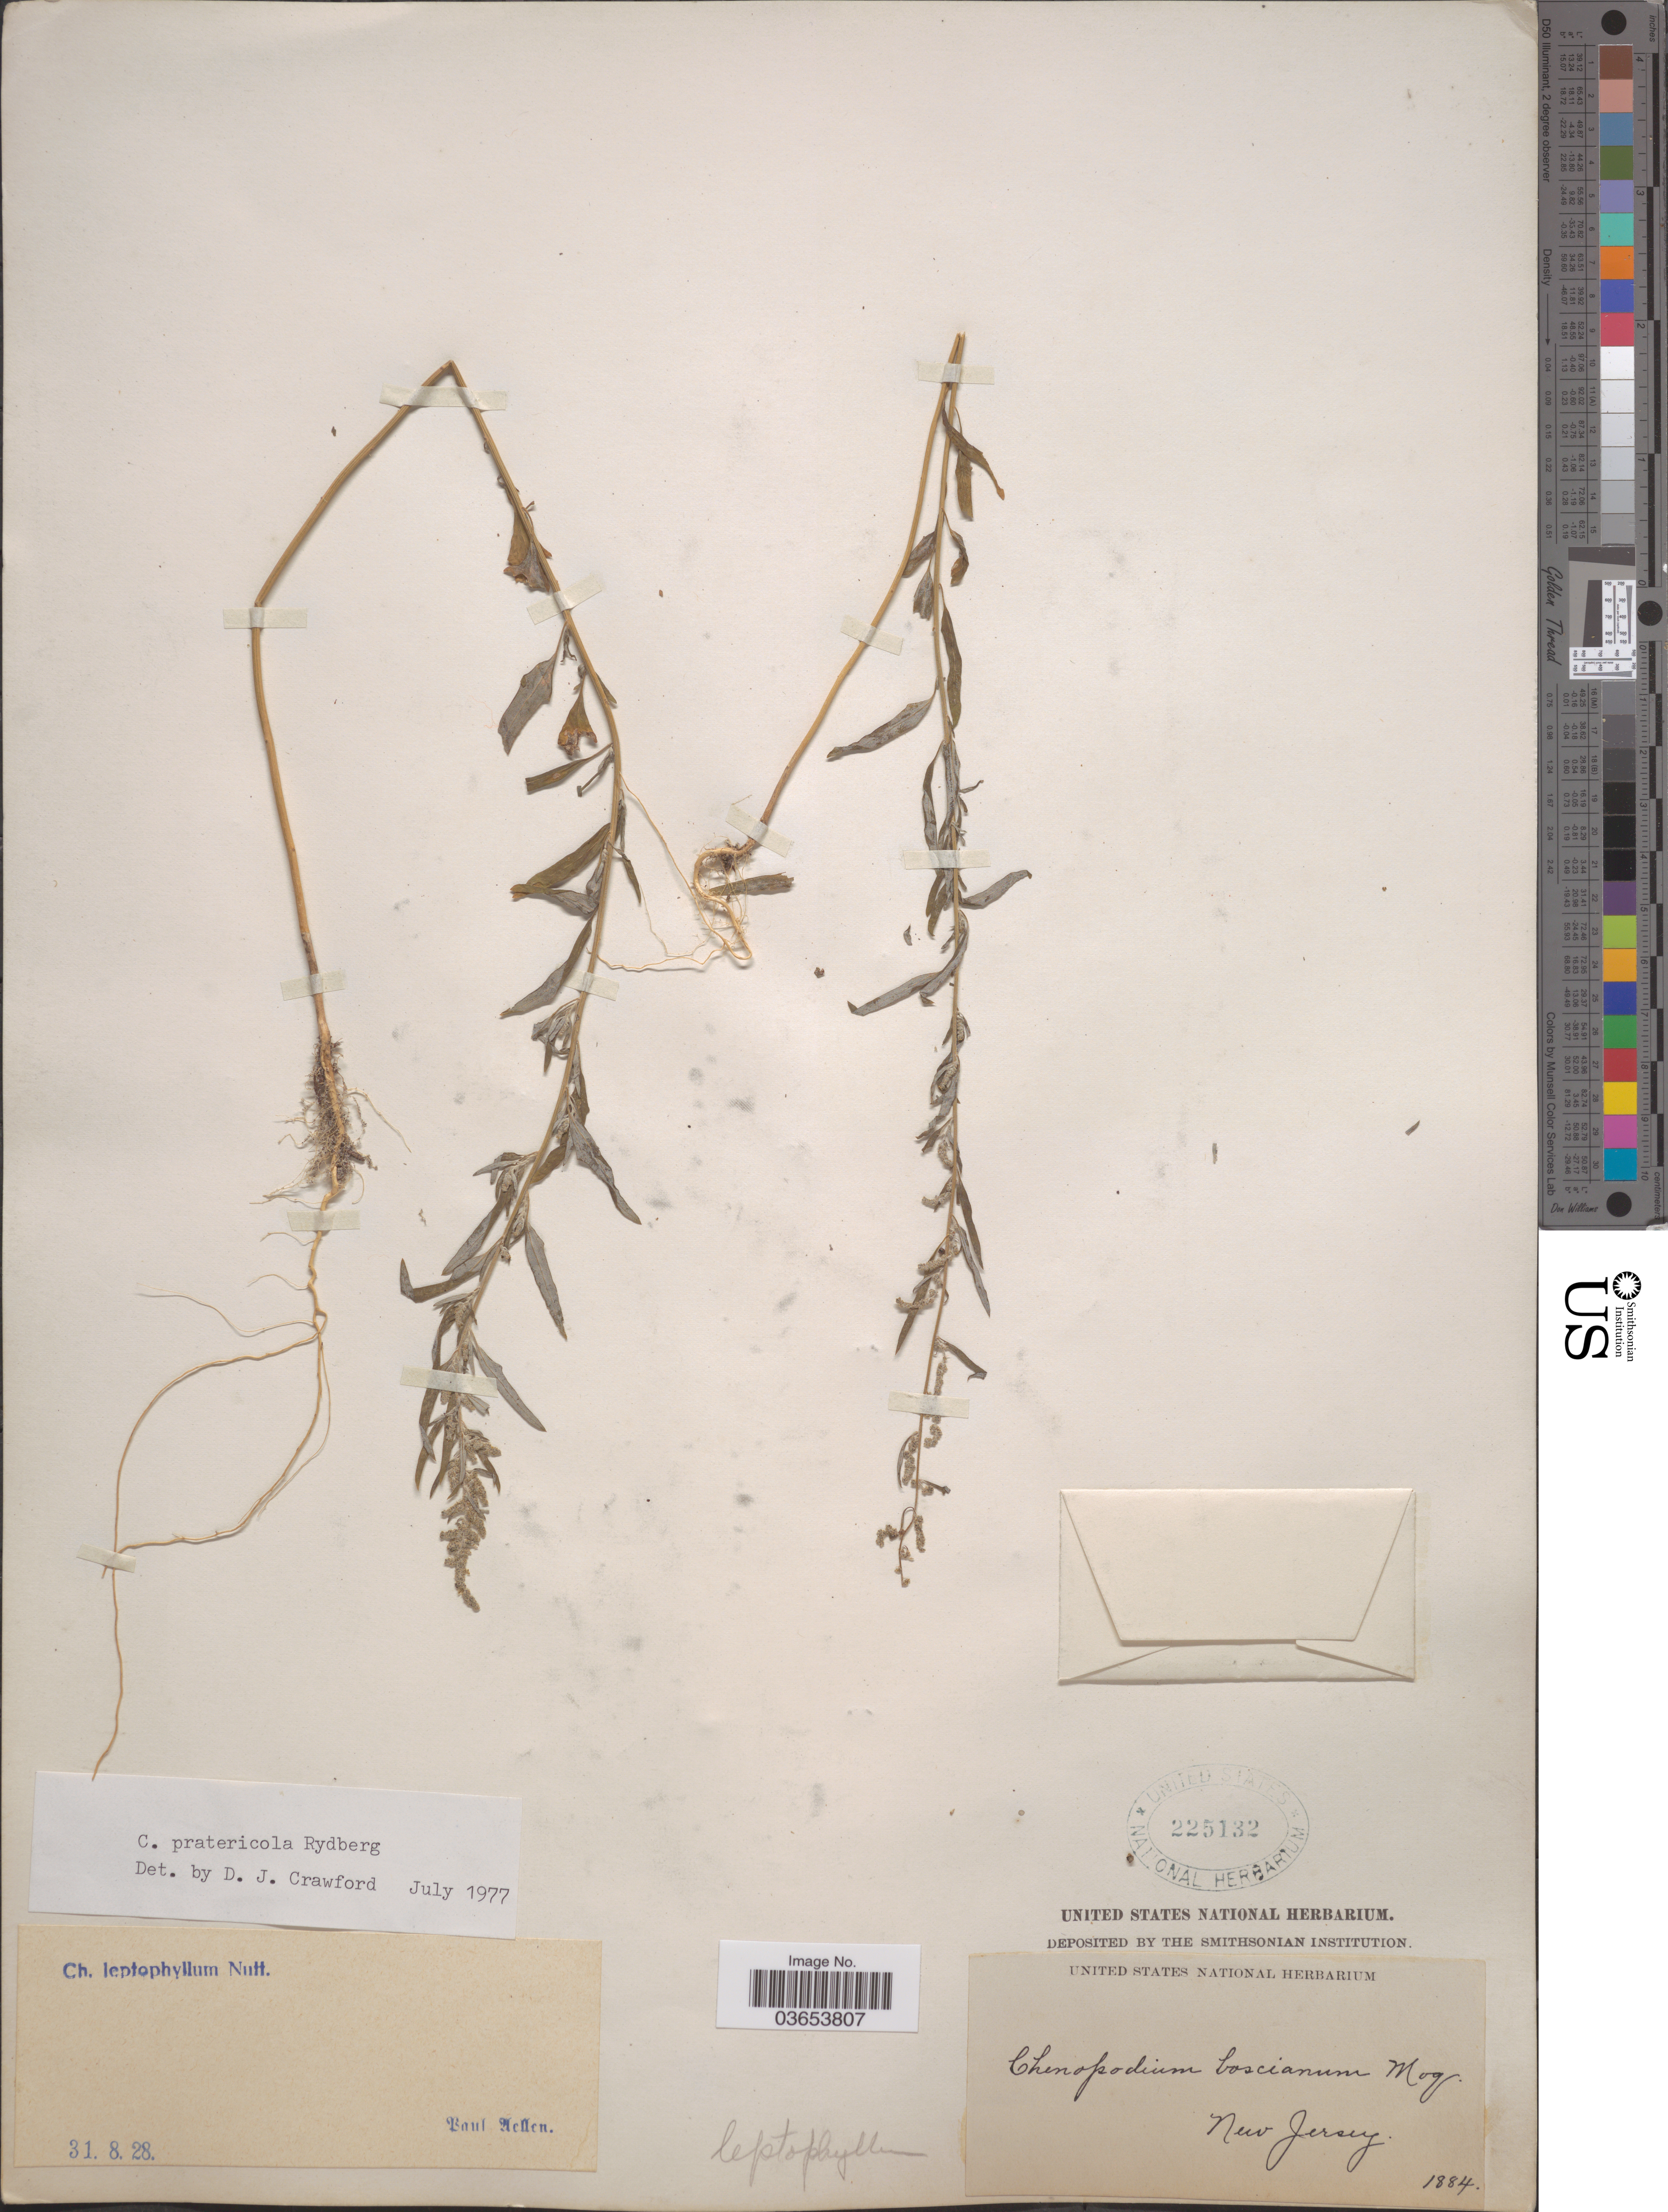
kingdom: Plantae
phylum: Tracheophyta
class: Magnoliopsida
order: Caryophyllales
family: Amaranthaceae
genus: Chenopodium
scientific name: Chenopodium pratericola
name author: Rydb.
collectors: ex herb. United States National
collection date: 1884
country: United States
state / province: New Jersey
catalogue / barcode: US 225132